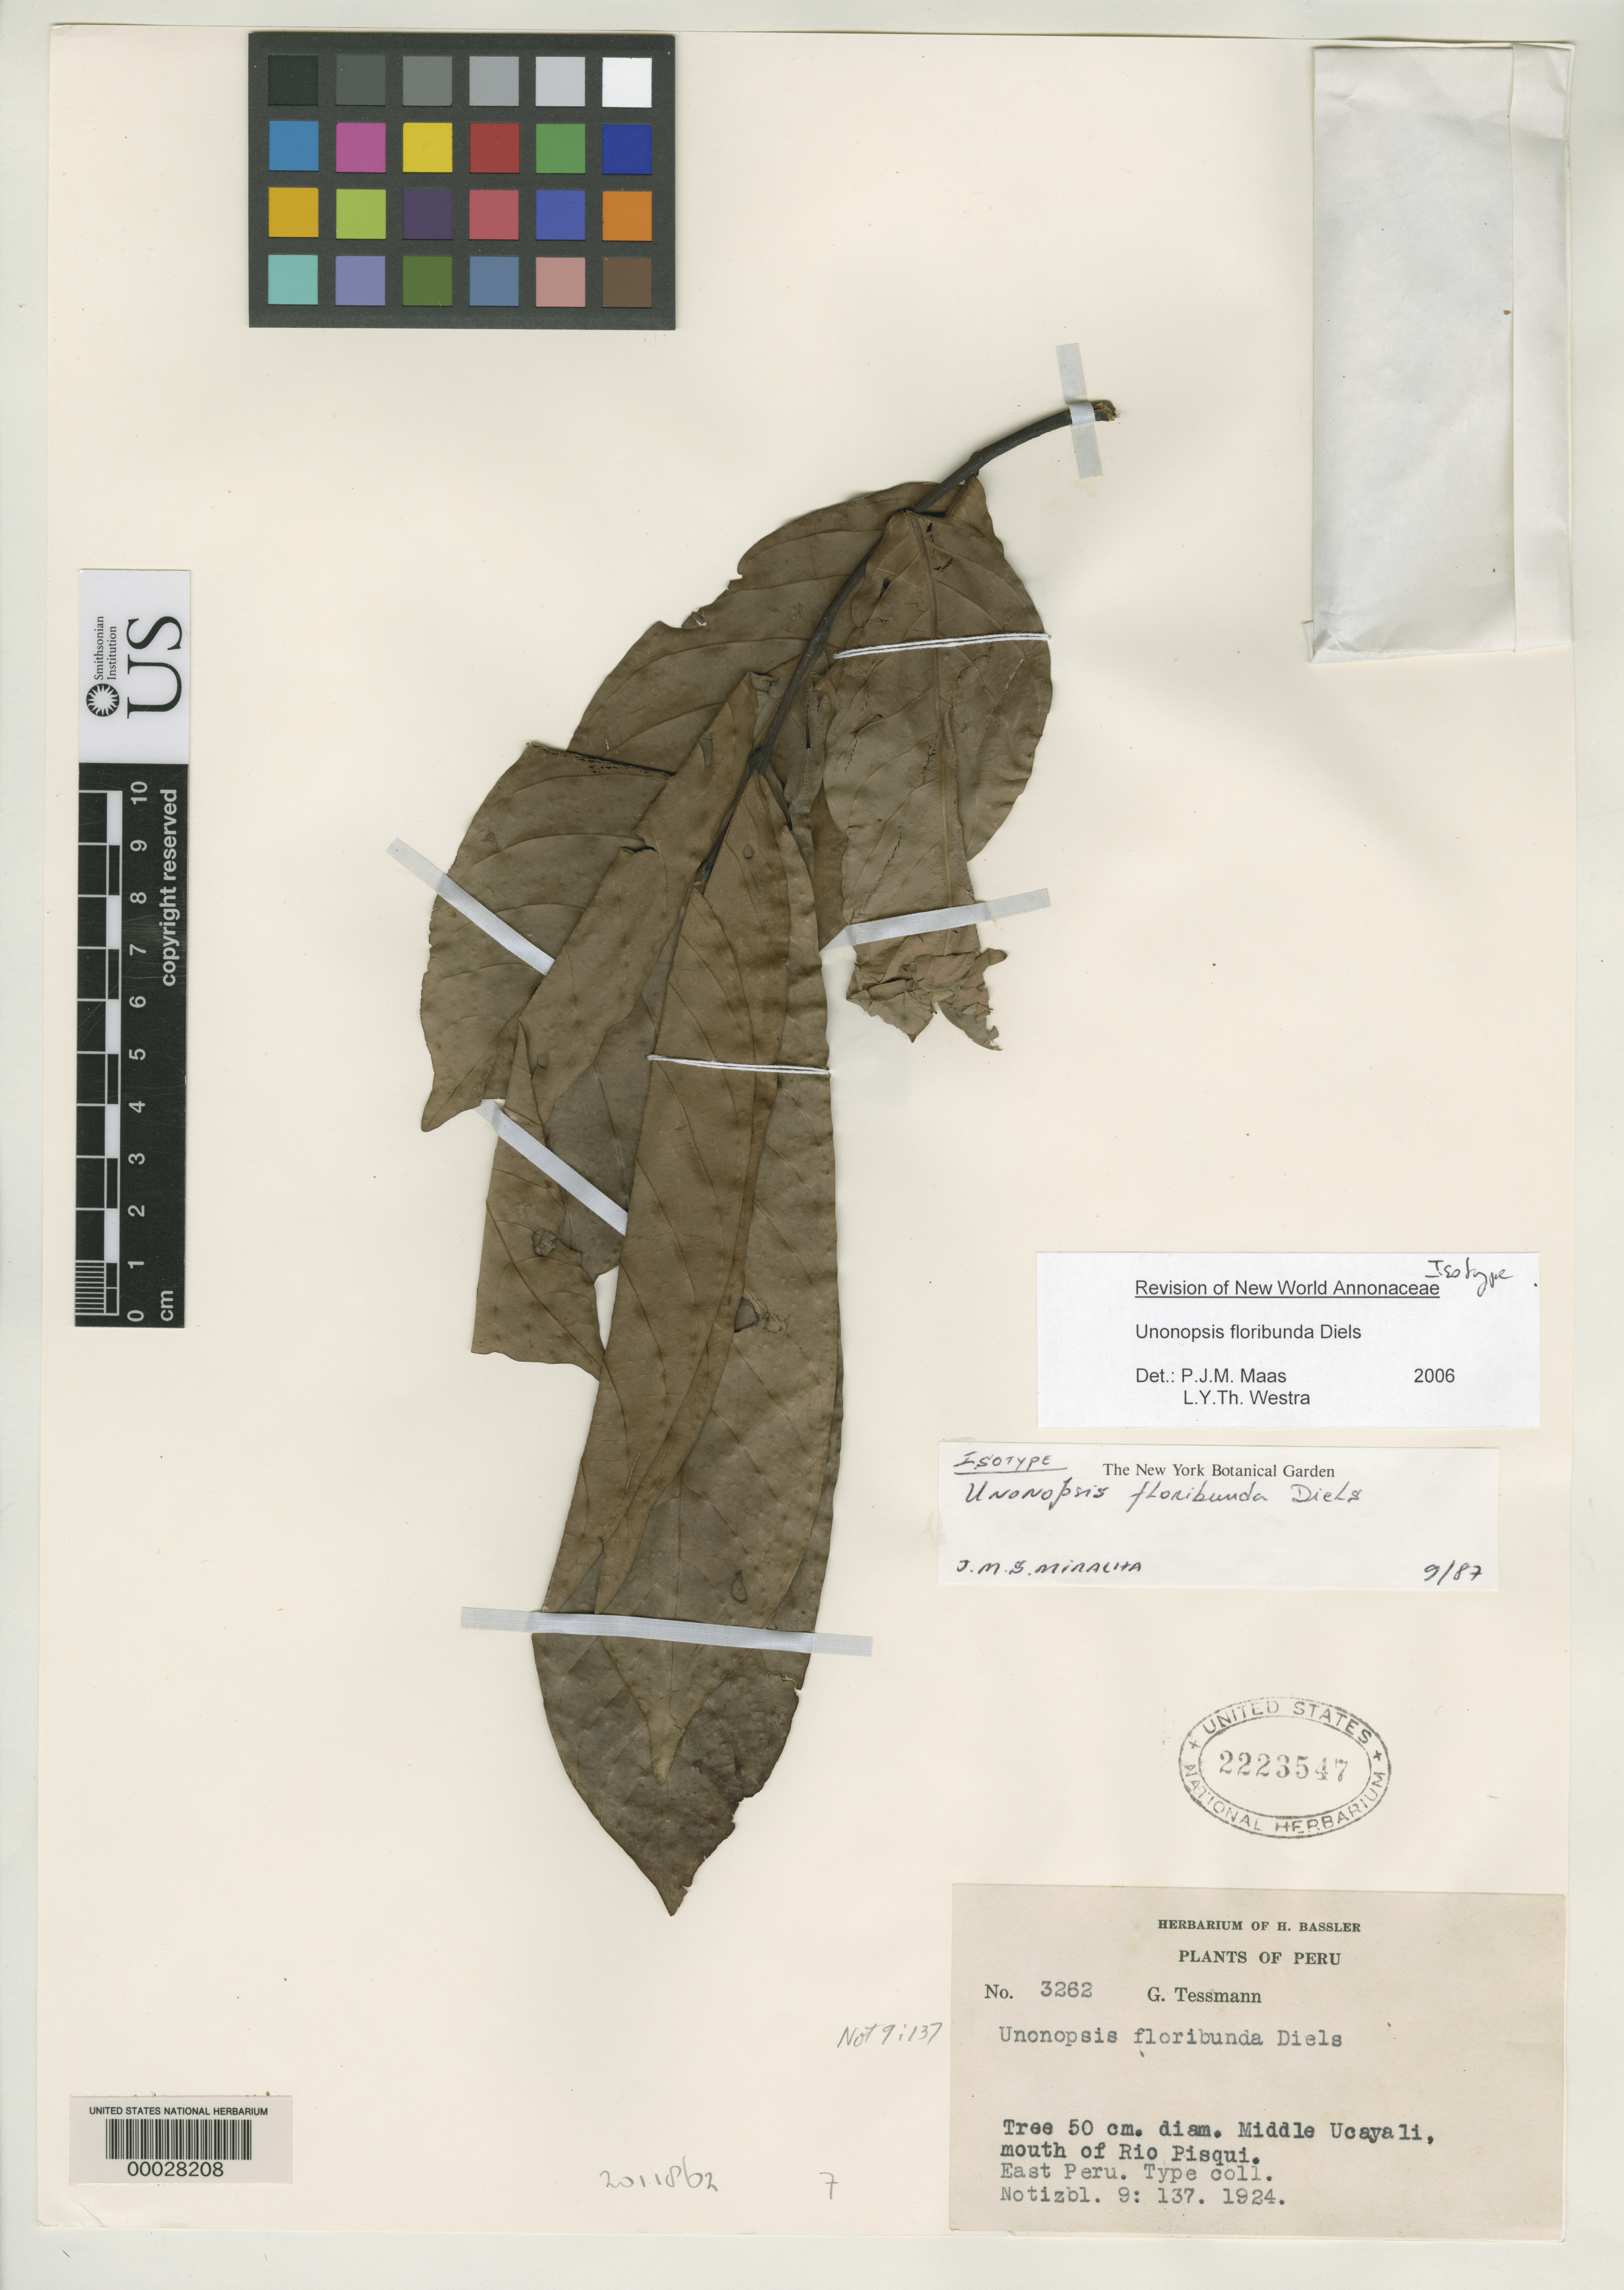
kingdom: Plantae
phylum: Tracheophyta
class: Magnoliopsida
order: Magnoliales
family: Annonaceae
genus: Unonopsis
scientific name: Unonopsis floribunda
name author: Diels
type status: Isotype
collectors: G. Tessmann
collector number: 3262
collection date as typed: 19 Oct 1923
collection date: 1923-10-19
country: Peru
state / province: Loreto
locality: Middle Ucayli, S of Río Pisqui, Eperu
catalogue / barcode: US 2223547